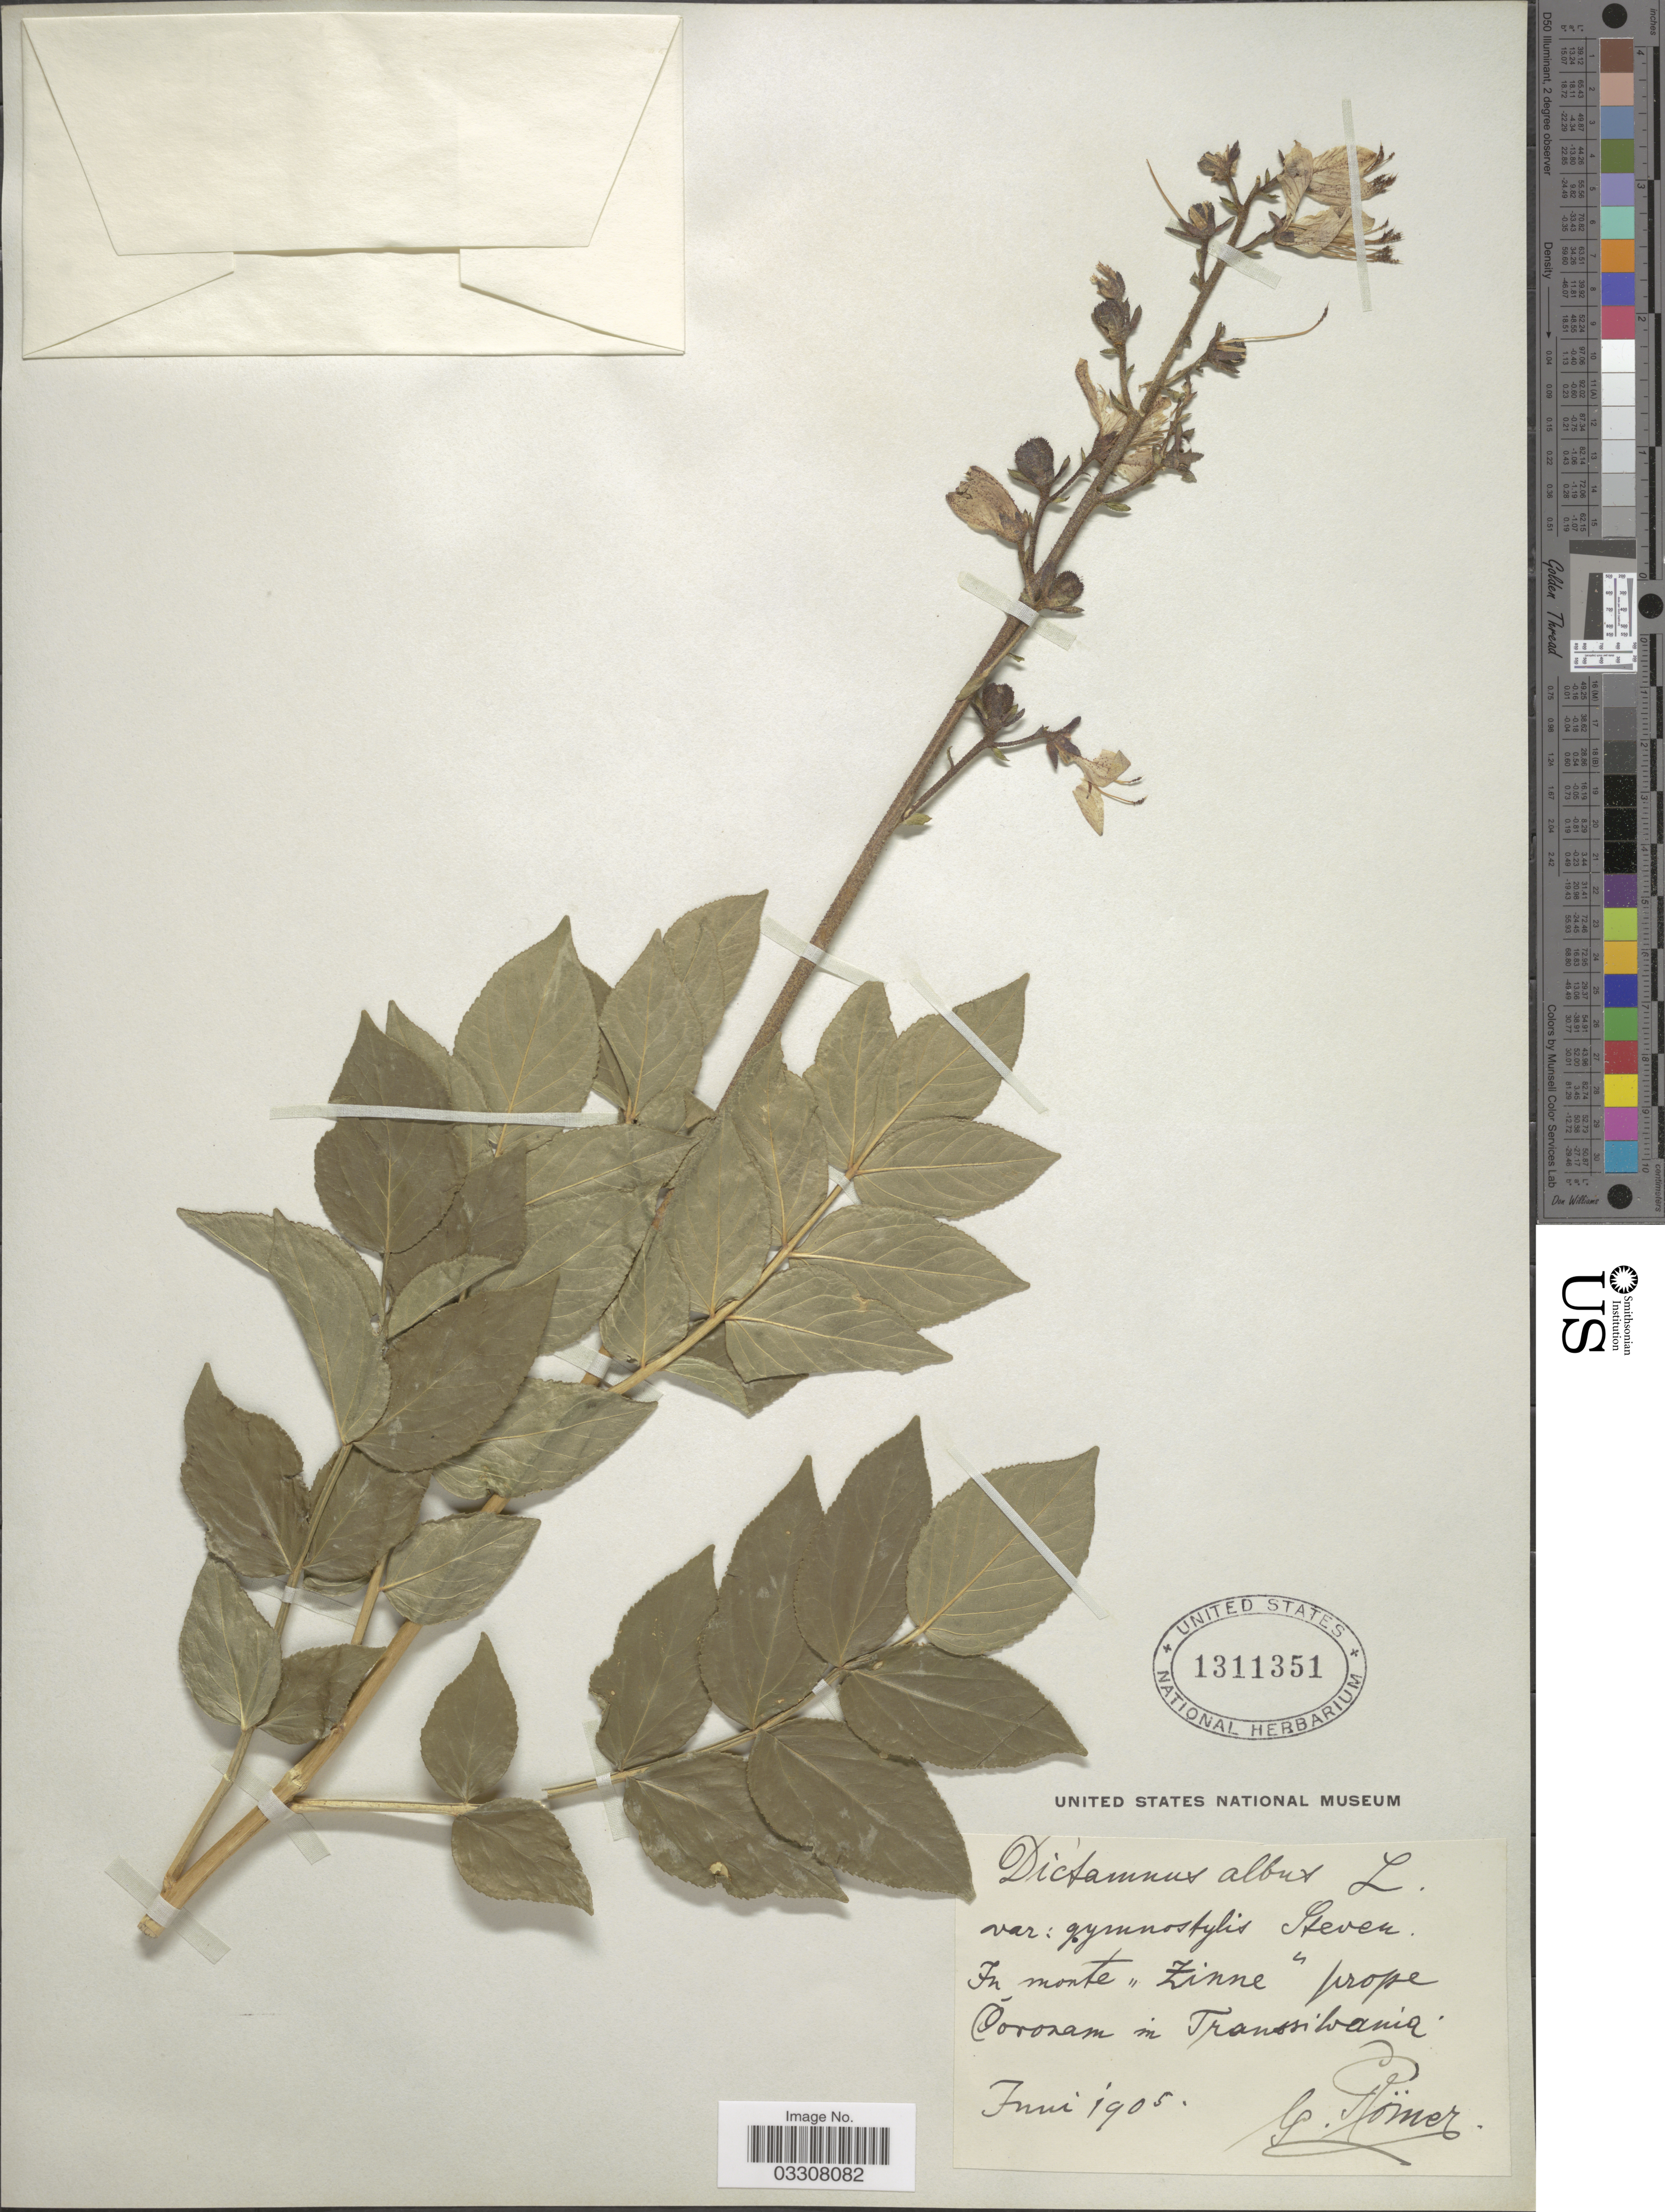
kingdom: Plantae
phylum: Tracheophyta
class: Magnoliopsida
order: Sapindales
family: Rutaceae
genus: Dictamnus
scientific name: Dictamnus albus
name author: L.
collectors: G. Romer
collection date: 1905-06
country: Romania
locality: In monte "Zinne" prope Córonam in Transsilvania.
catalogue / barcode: US 1311351